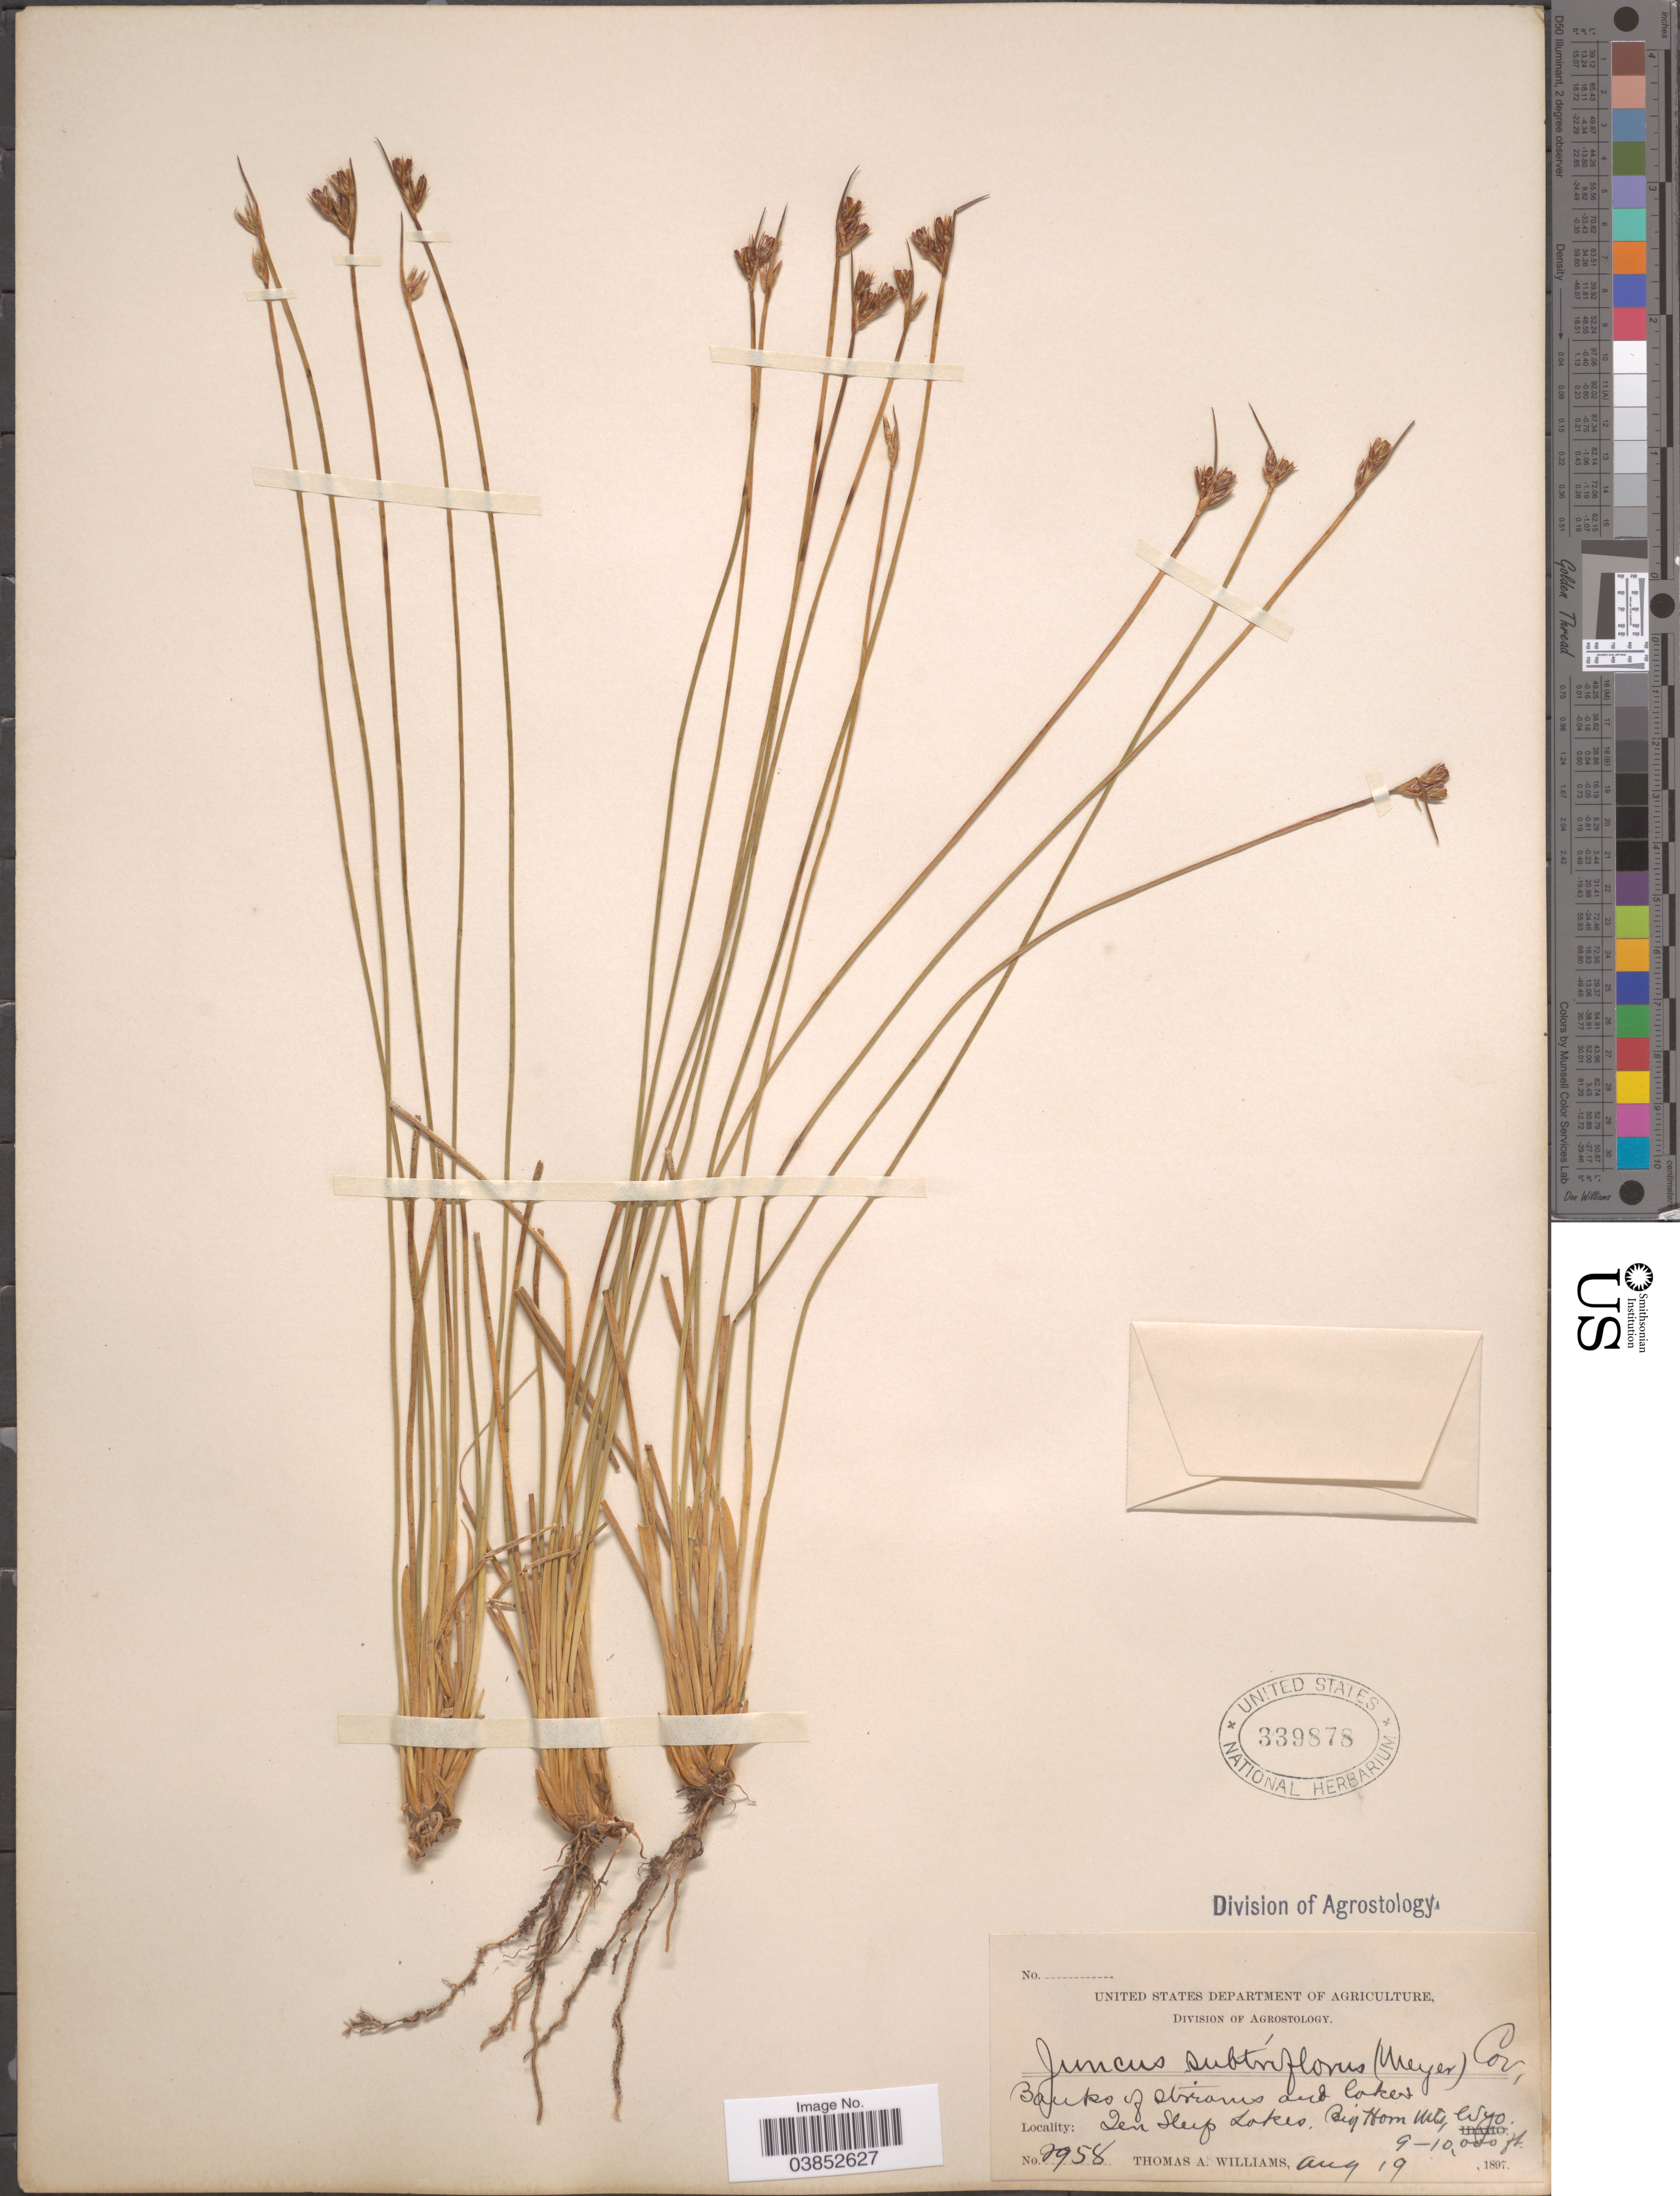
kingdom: Plantae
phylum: Tracheophyta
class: Liliopsida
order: Poales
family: Juncaceae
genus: Juncus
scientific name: Juncus drummondii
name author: E. Mey.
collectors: T. A. Williams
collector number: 2958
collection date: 1897-08-19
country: United States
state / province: Wyoming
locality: Ten Sleep Lakes. Big Horn Mts.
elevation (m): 2743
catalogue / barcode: US 339878